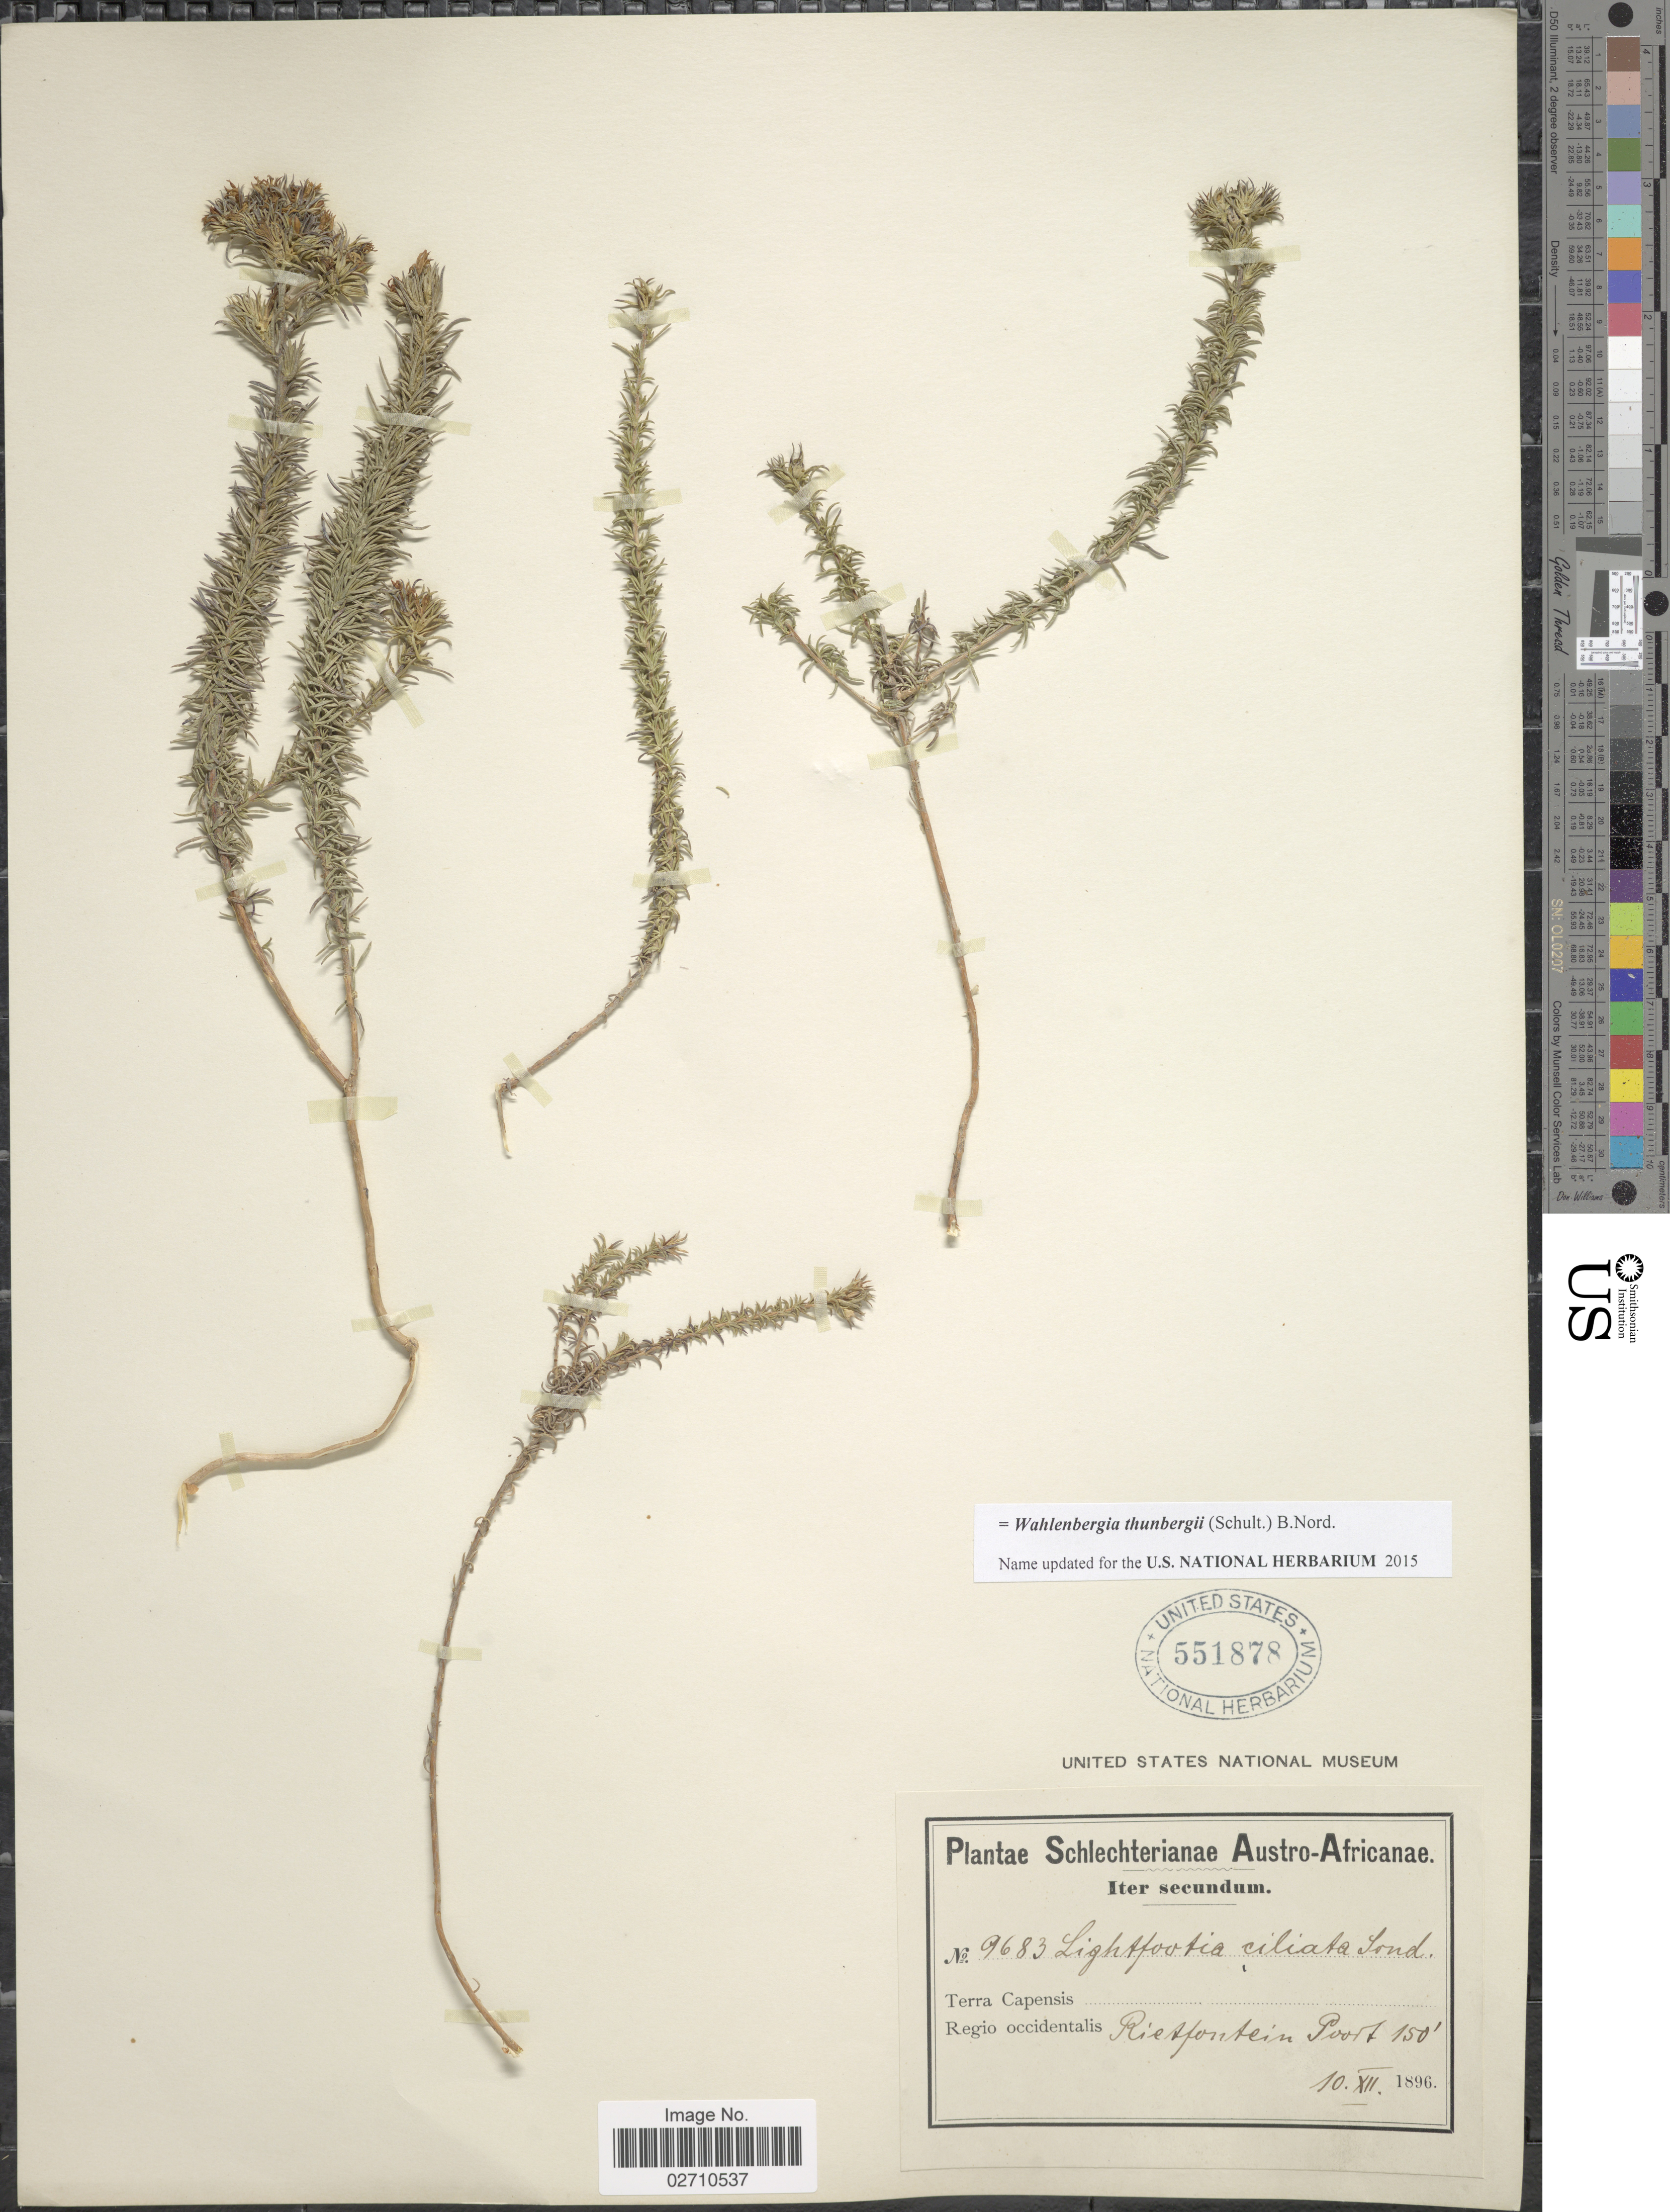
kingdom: Plantae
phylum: Tracheophyta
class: Magnoliopsida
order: Asterales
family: Campanulaceae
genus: Wahlenbergia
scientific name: Wahlenbergia thunbergii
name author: (Roem. & Schult.) B. Nord.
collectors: Schlechter, --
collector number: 9683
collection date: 1896-12-10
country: South Africa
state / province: Western Cape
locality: Austro-Africanae, Terra Capensis, Regio occidentalis, Rietfontein Poort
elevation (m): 46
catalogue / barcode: US 551878